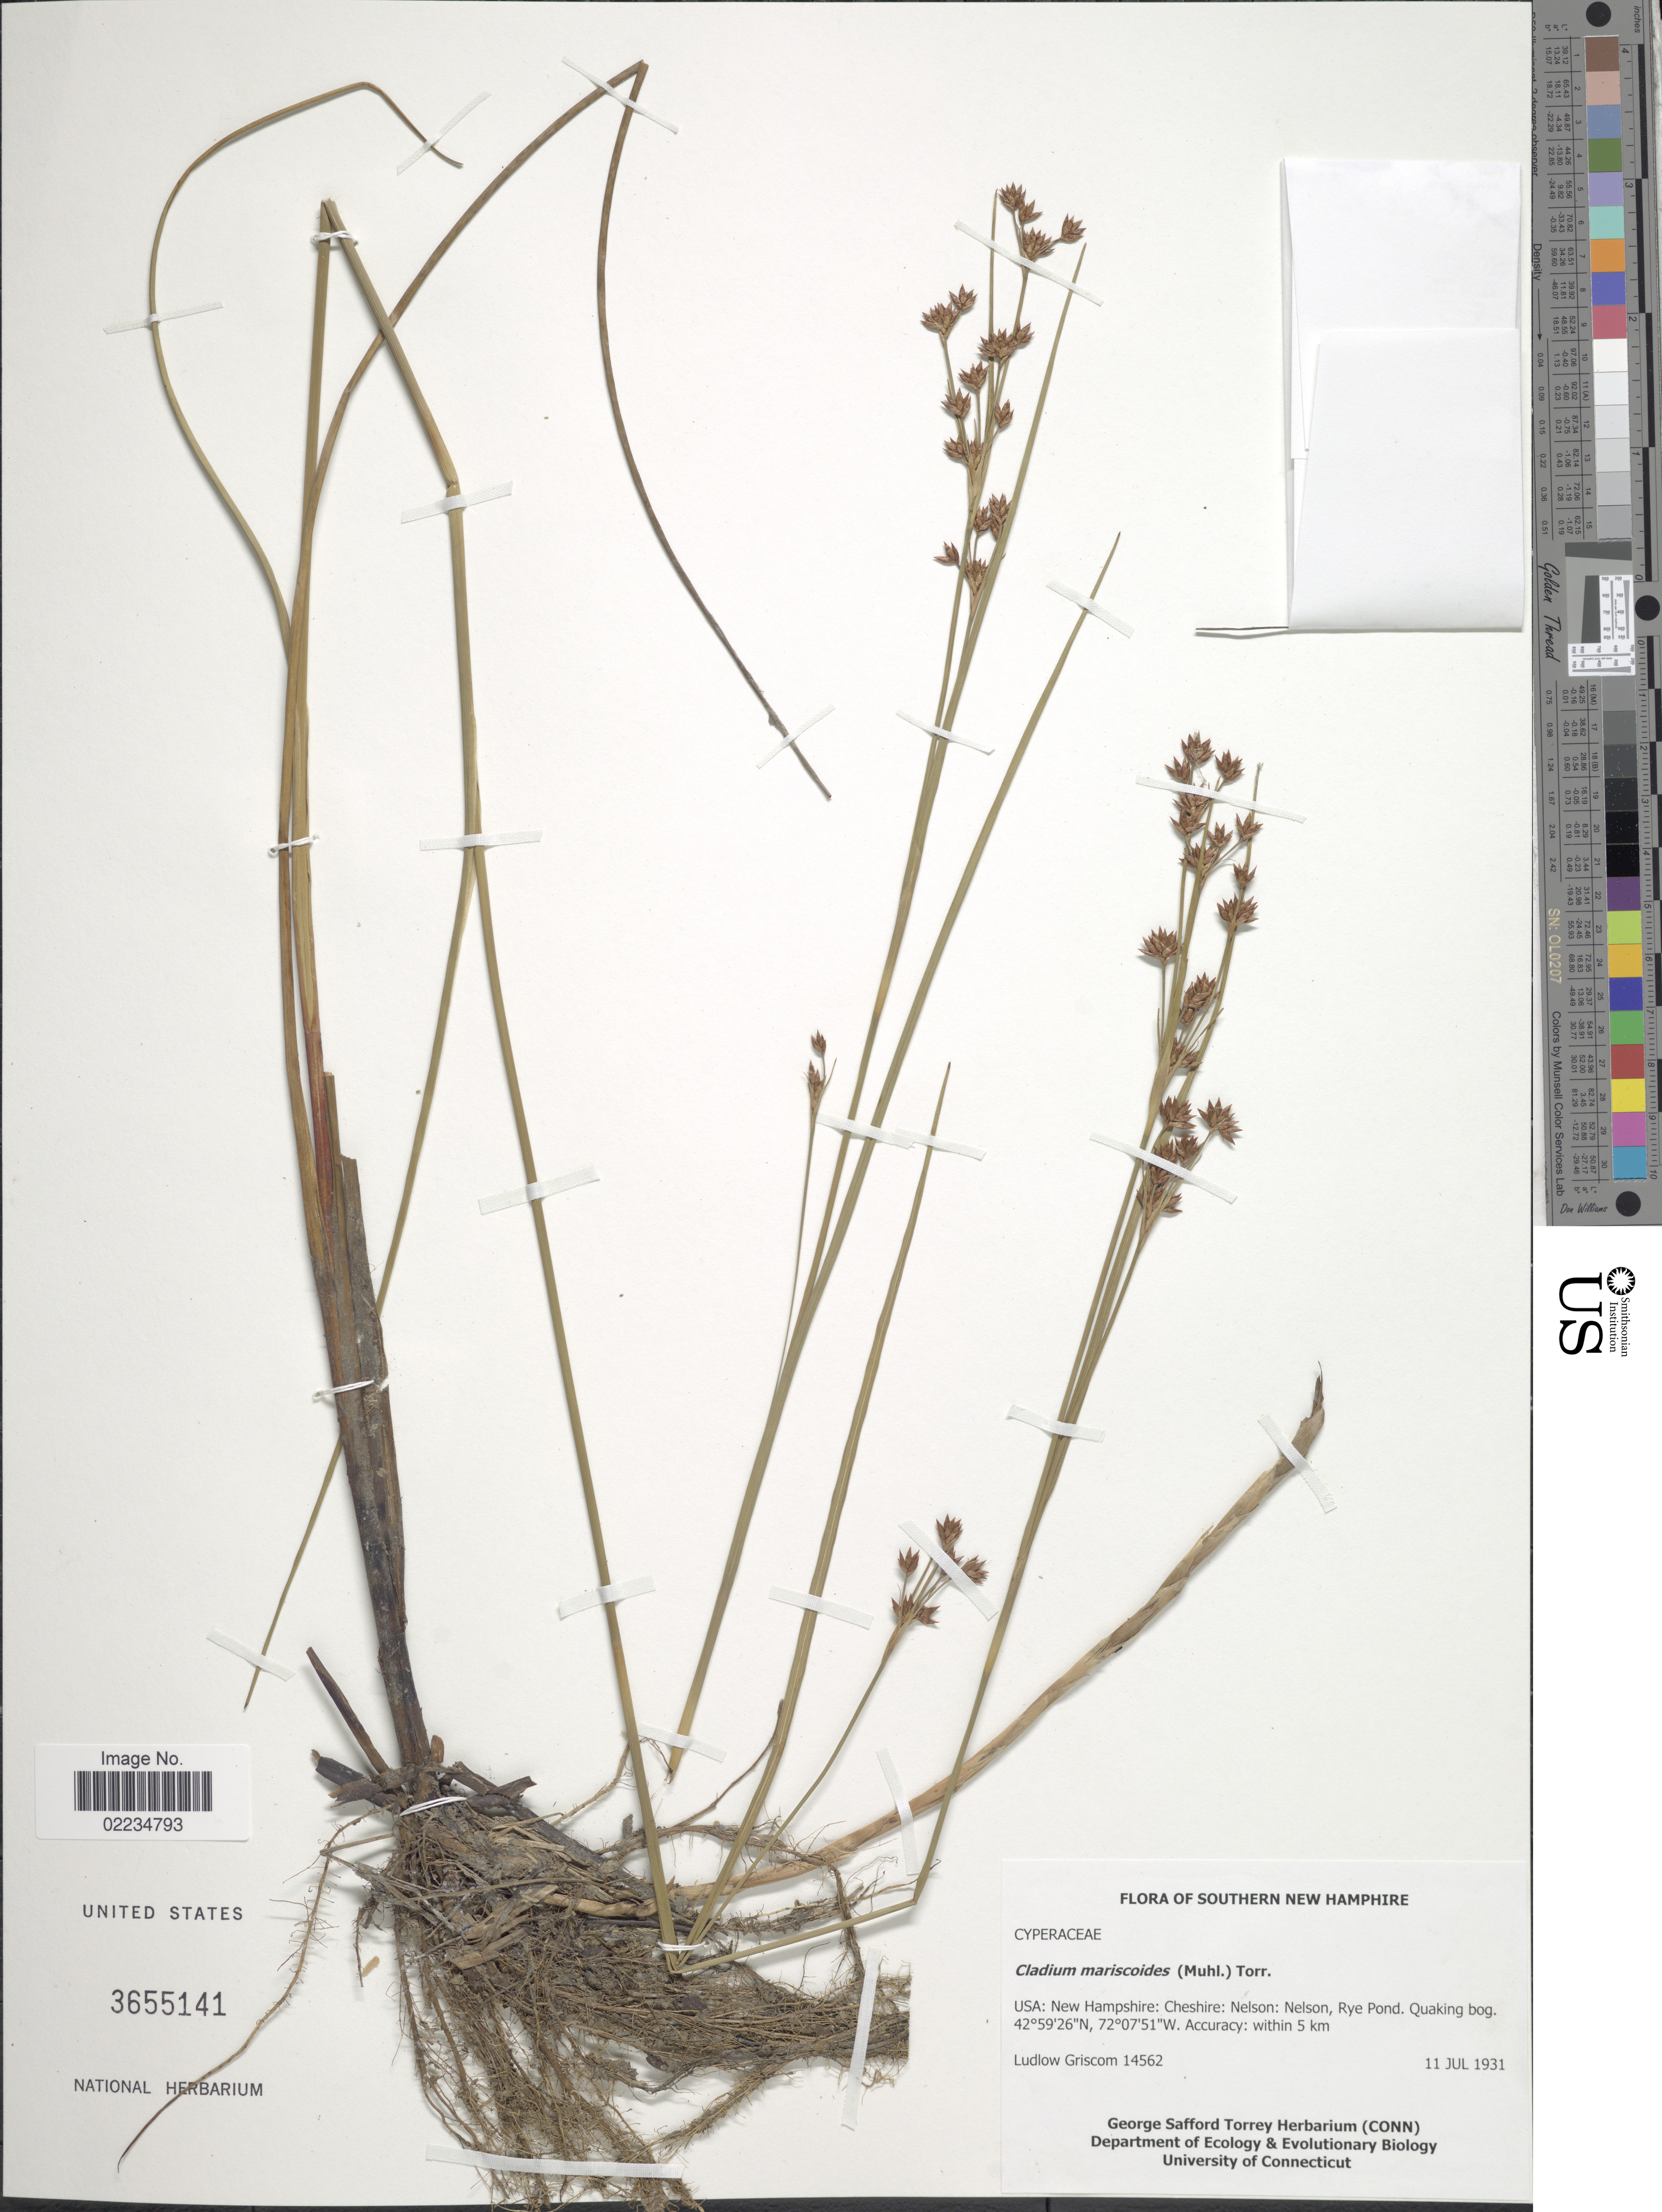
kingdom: Plantae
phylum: Tracheophyta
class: Liliopsida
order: Poales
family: Cyperaceae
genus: Cladium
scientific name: Cladium mariscoides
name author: (Muhl.) Torr.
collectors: L. Griscom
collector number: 14562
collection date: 1931-07-11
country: United States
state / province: New Hampshire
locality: USA: New Hampshire: Cheshire: Nelson: Nelson, Rye Pond, Quaking bog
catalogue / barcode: US 3655141